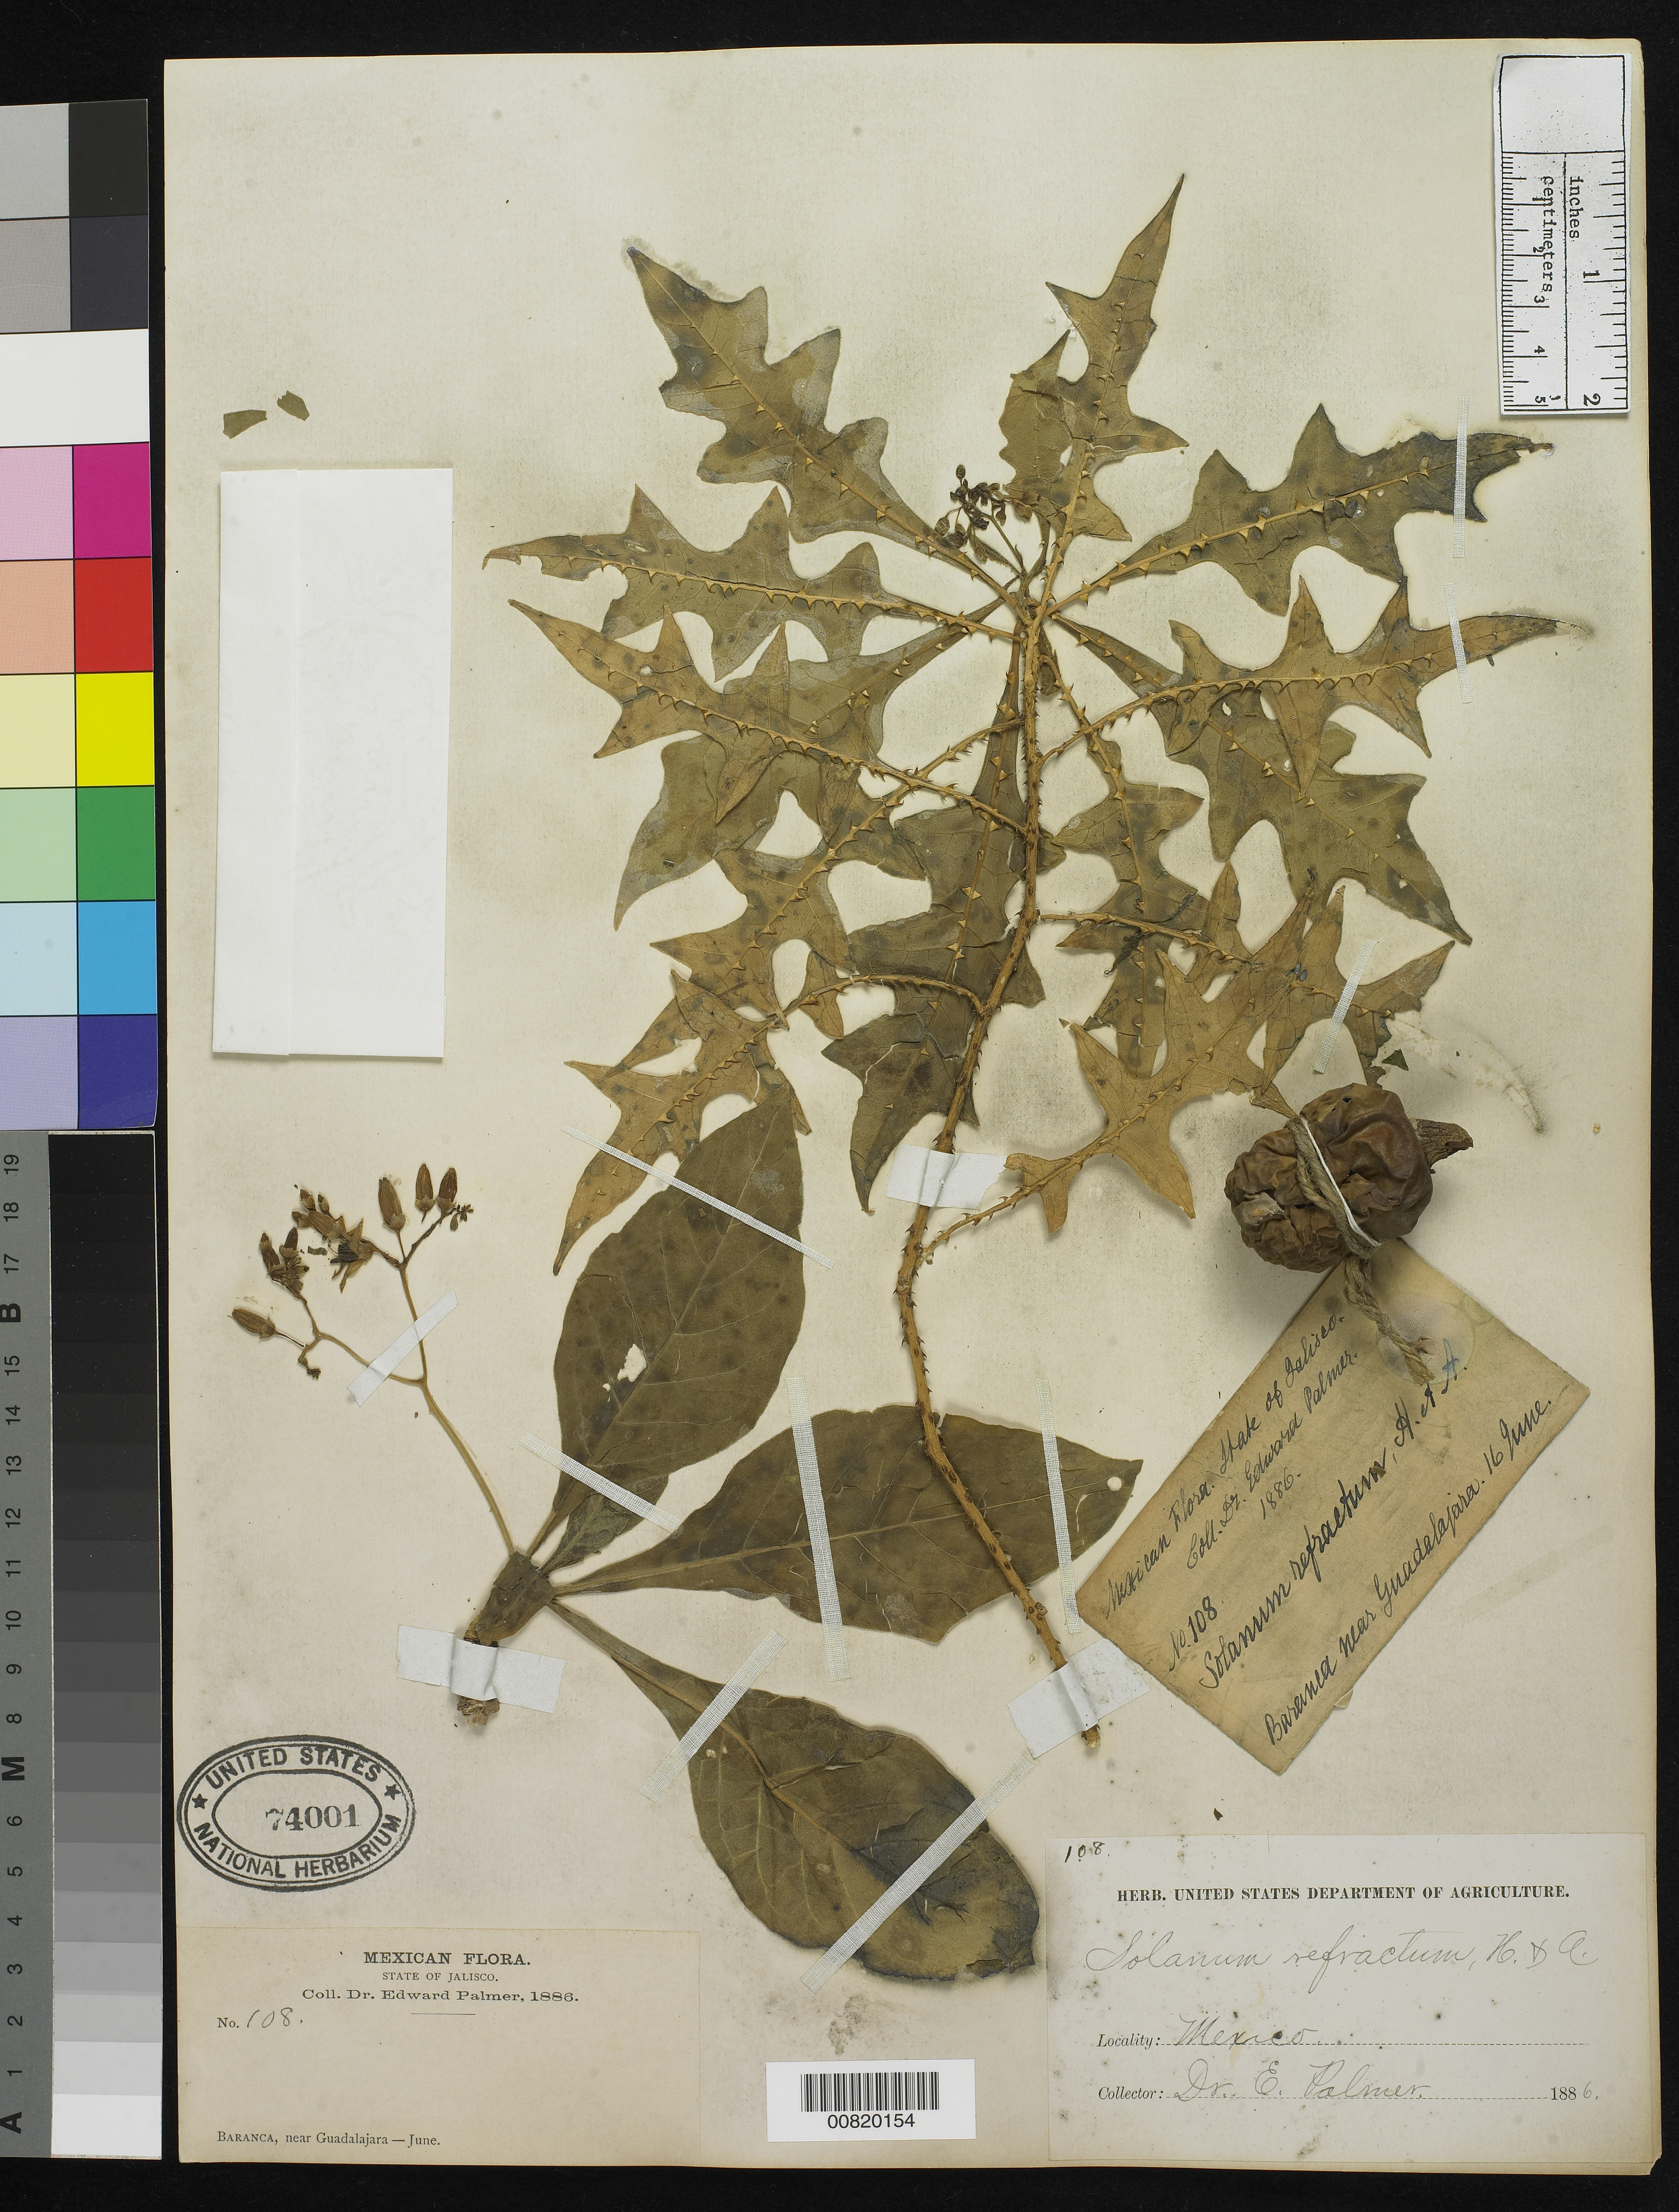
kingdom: Plantae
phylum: Tracheophyta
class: Magnoliopsida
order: Solanales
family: Solanaceae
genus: Solanum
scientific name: Solanum refractum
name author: Hook. & Arn.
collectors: E. Palmer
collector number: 108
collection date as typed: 16 Jun 1886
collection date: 1886-06-16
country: Mexico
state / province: Jalisco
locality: Barranca, near Guadalajara, Jalisco.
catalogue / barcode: US 74001